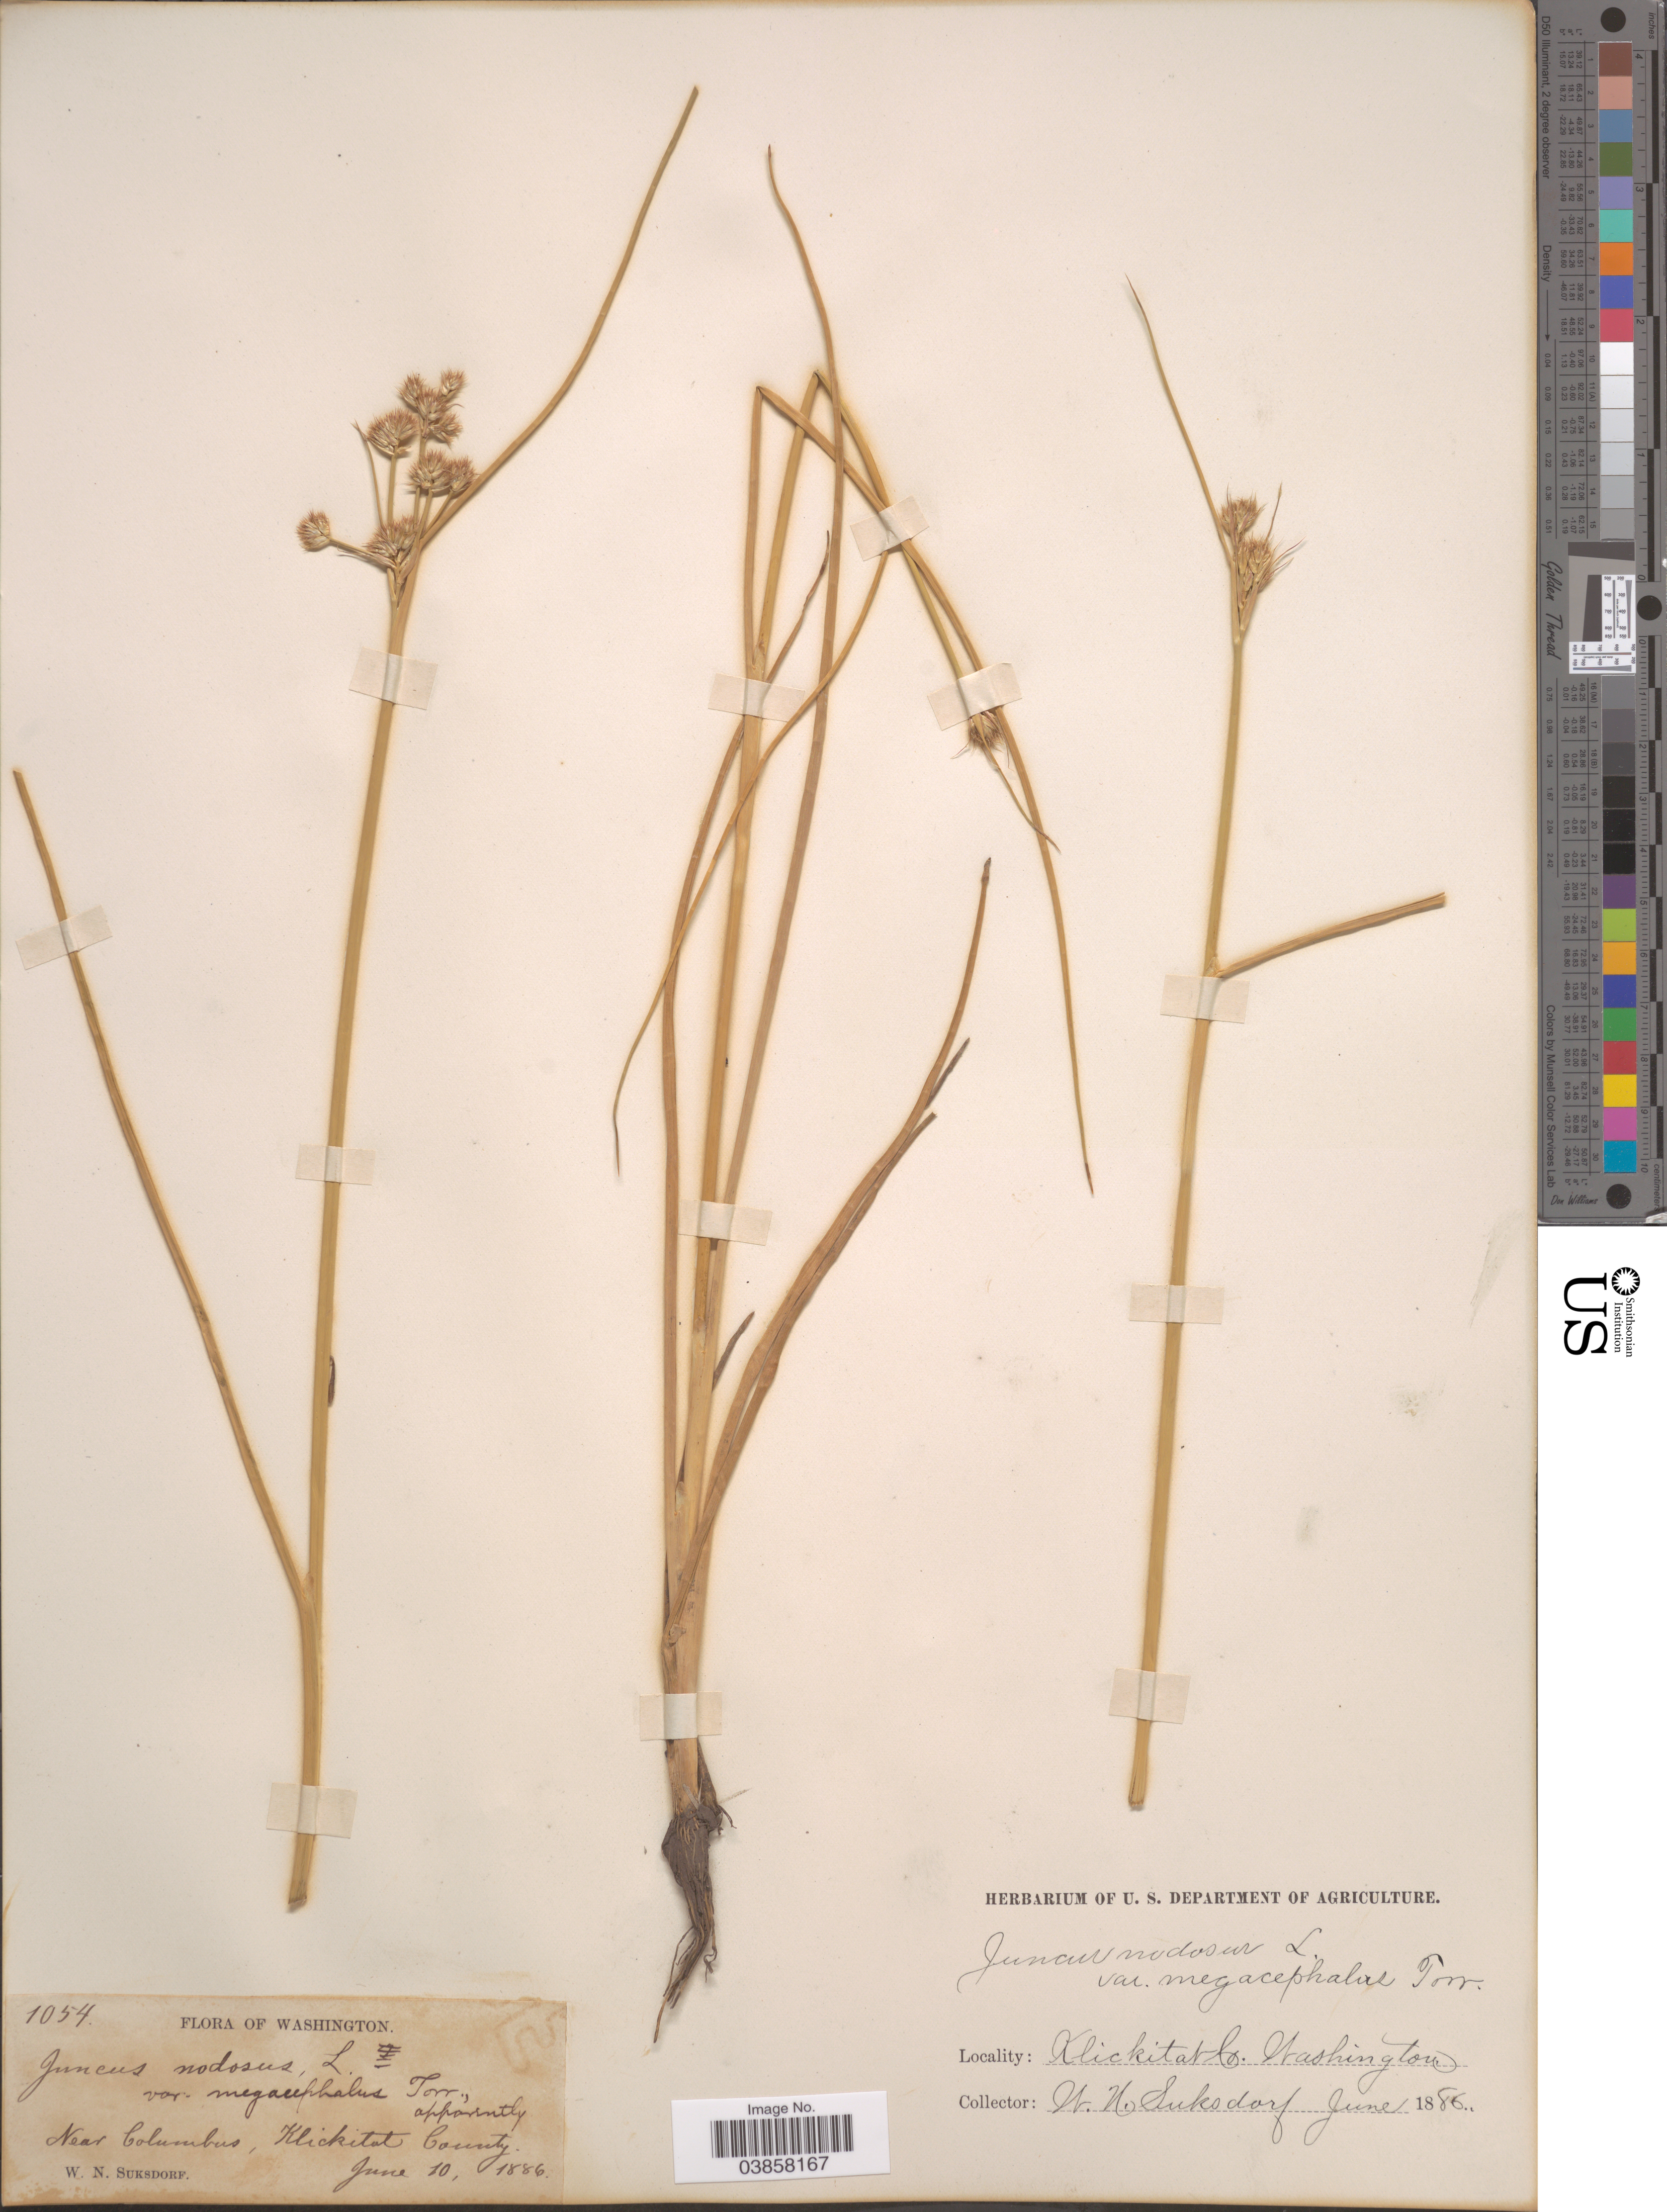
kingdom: Plantae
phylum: Tracheophyta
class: Liliopsida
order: Poales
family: Juncaceae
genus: Juncus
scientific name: Juncus torreyi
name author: Coville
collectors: W. N. Suksdorf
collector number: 1054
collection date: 1886-06-10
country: United States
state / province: Washington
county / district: Klickitat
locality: Near Columbus, Klickitat County.